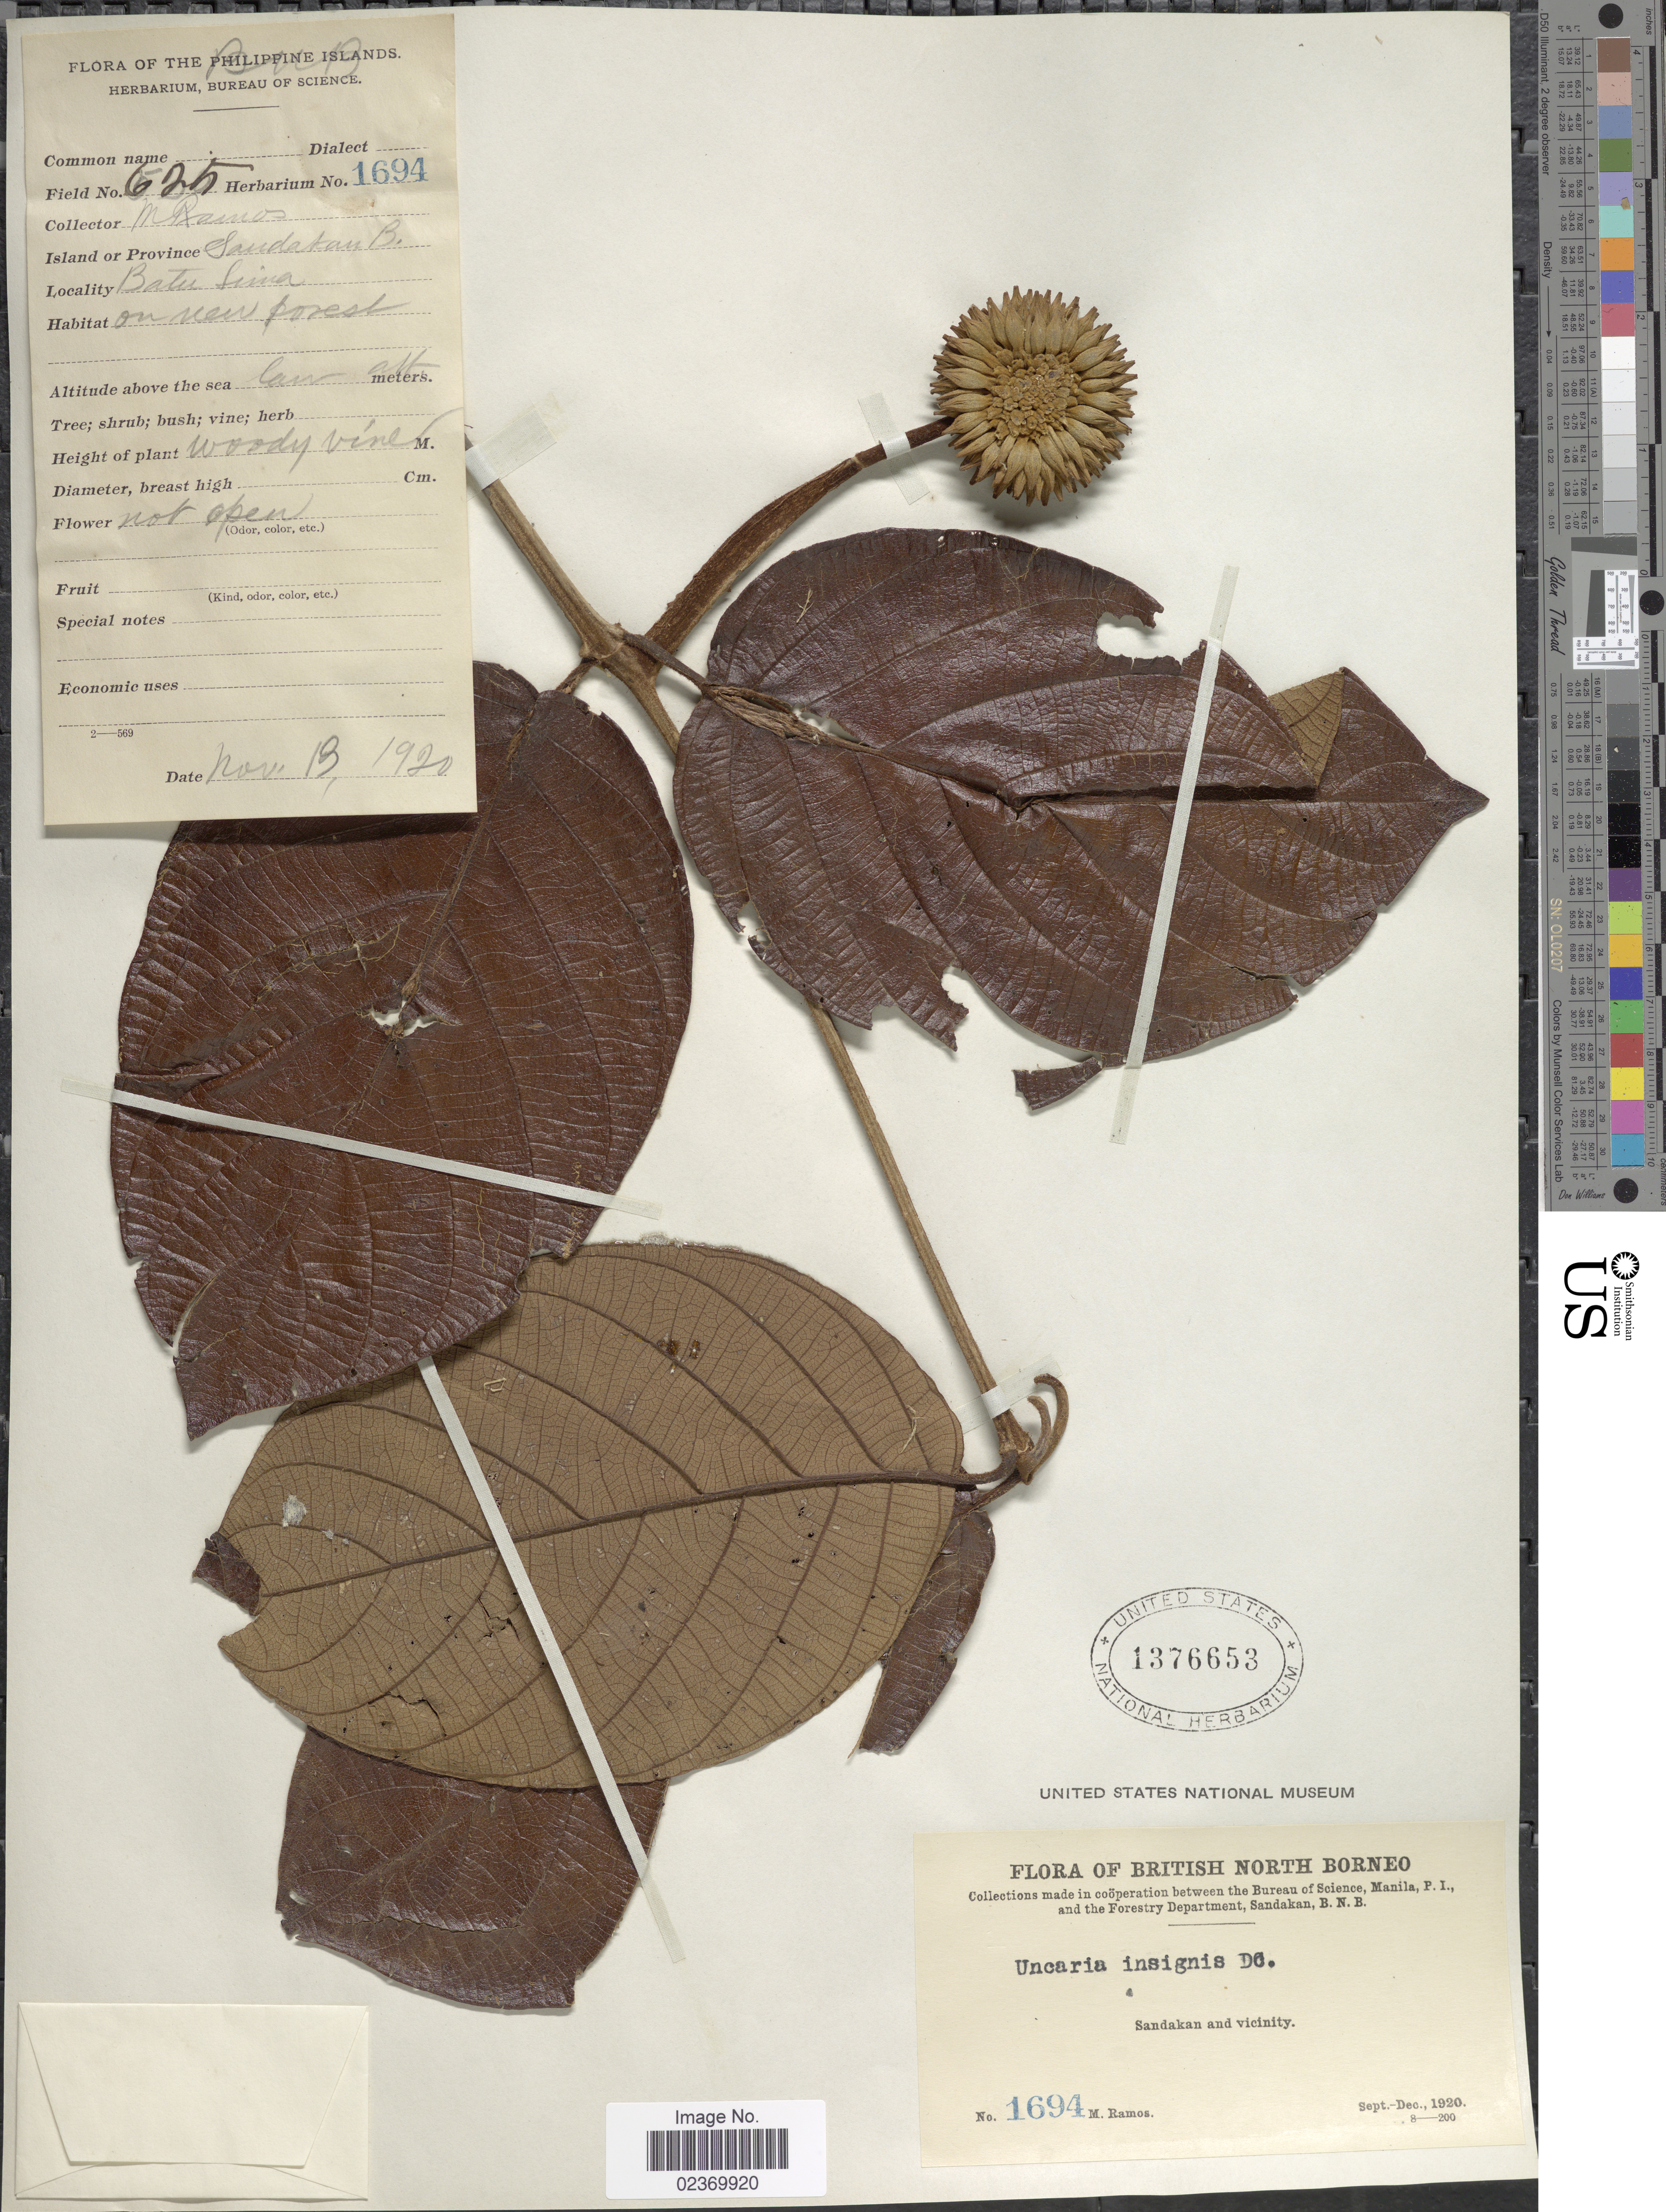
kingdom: Plantae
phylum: Tracheophyta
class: Magnoliopsida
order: Gentianales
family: Rubiaceae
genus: Uncaria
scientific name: Uncaria insignis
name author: Bartl. ex DC.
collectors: M. Ramos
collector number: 1694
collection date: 1920-11-13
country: Malaysia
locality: British North Borneo, Sandakan and vicinity. Batu Sima [interpreted]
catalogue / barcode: US 1376653